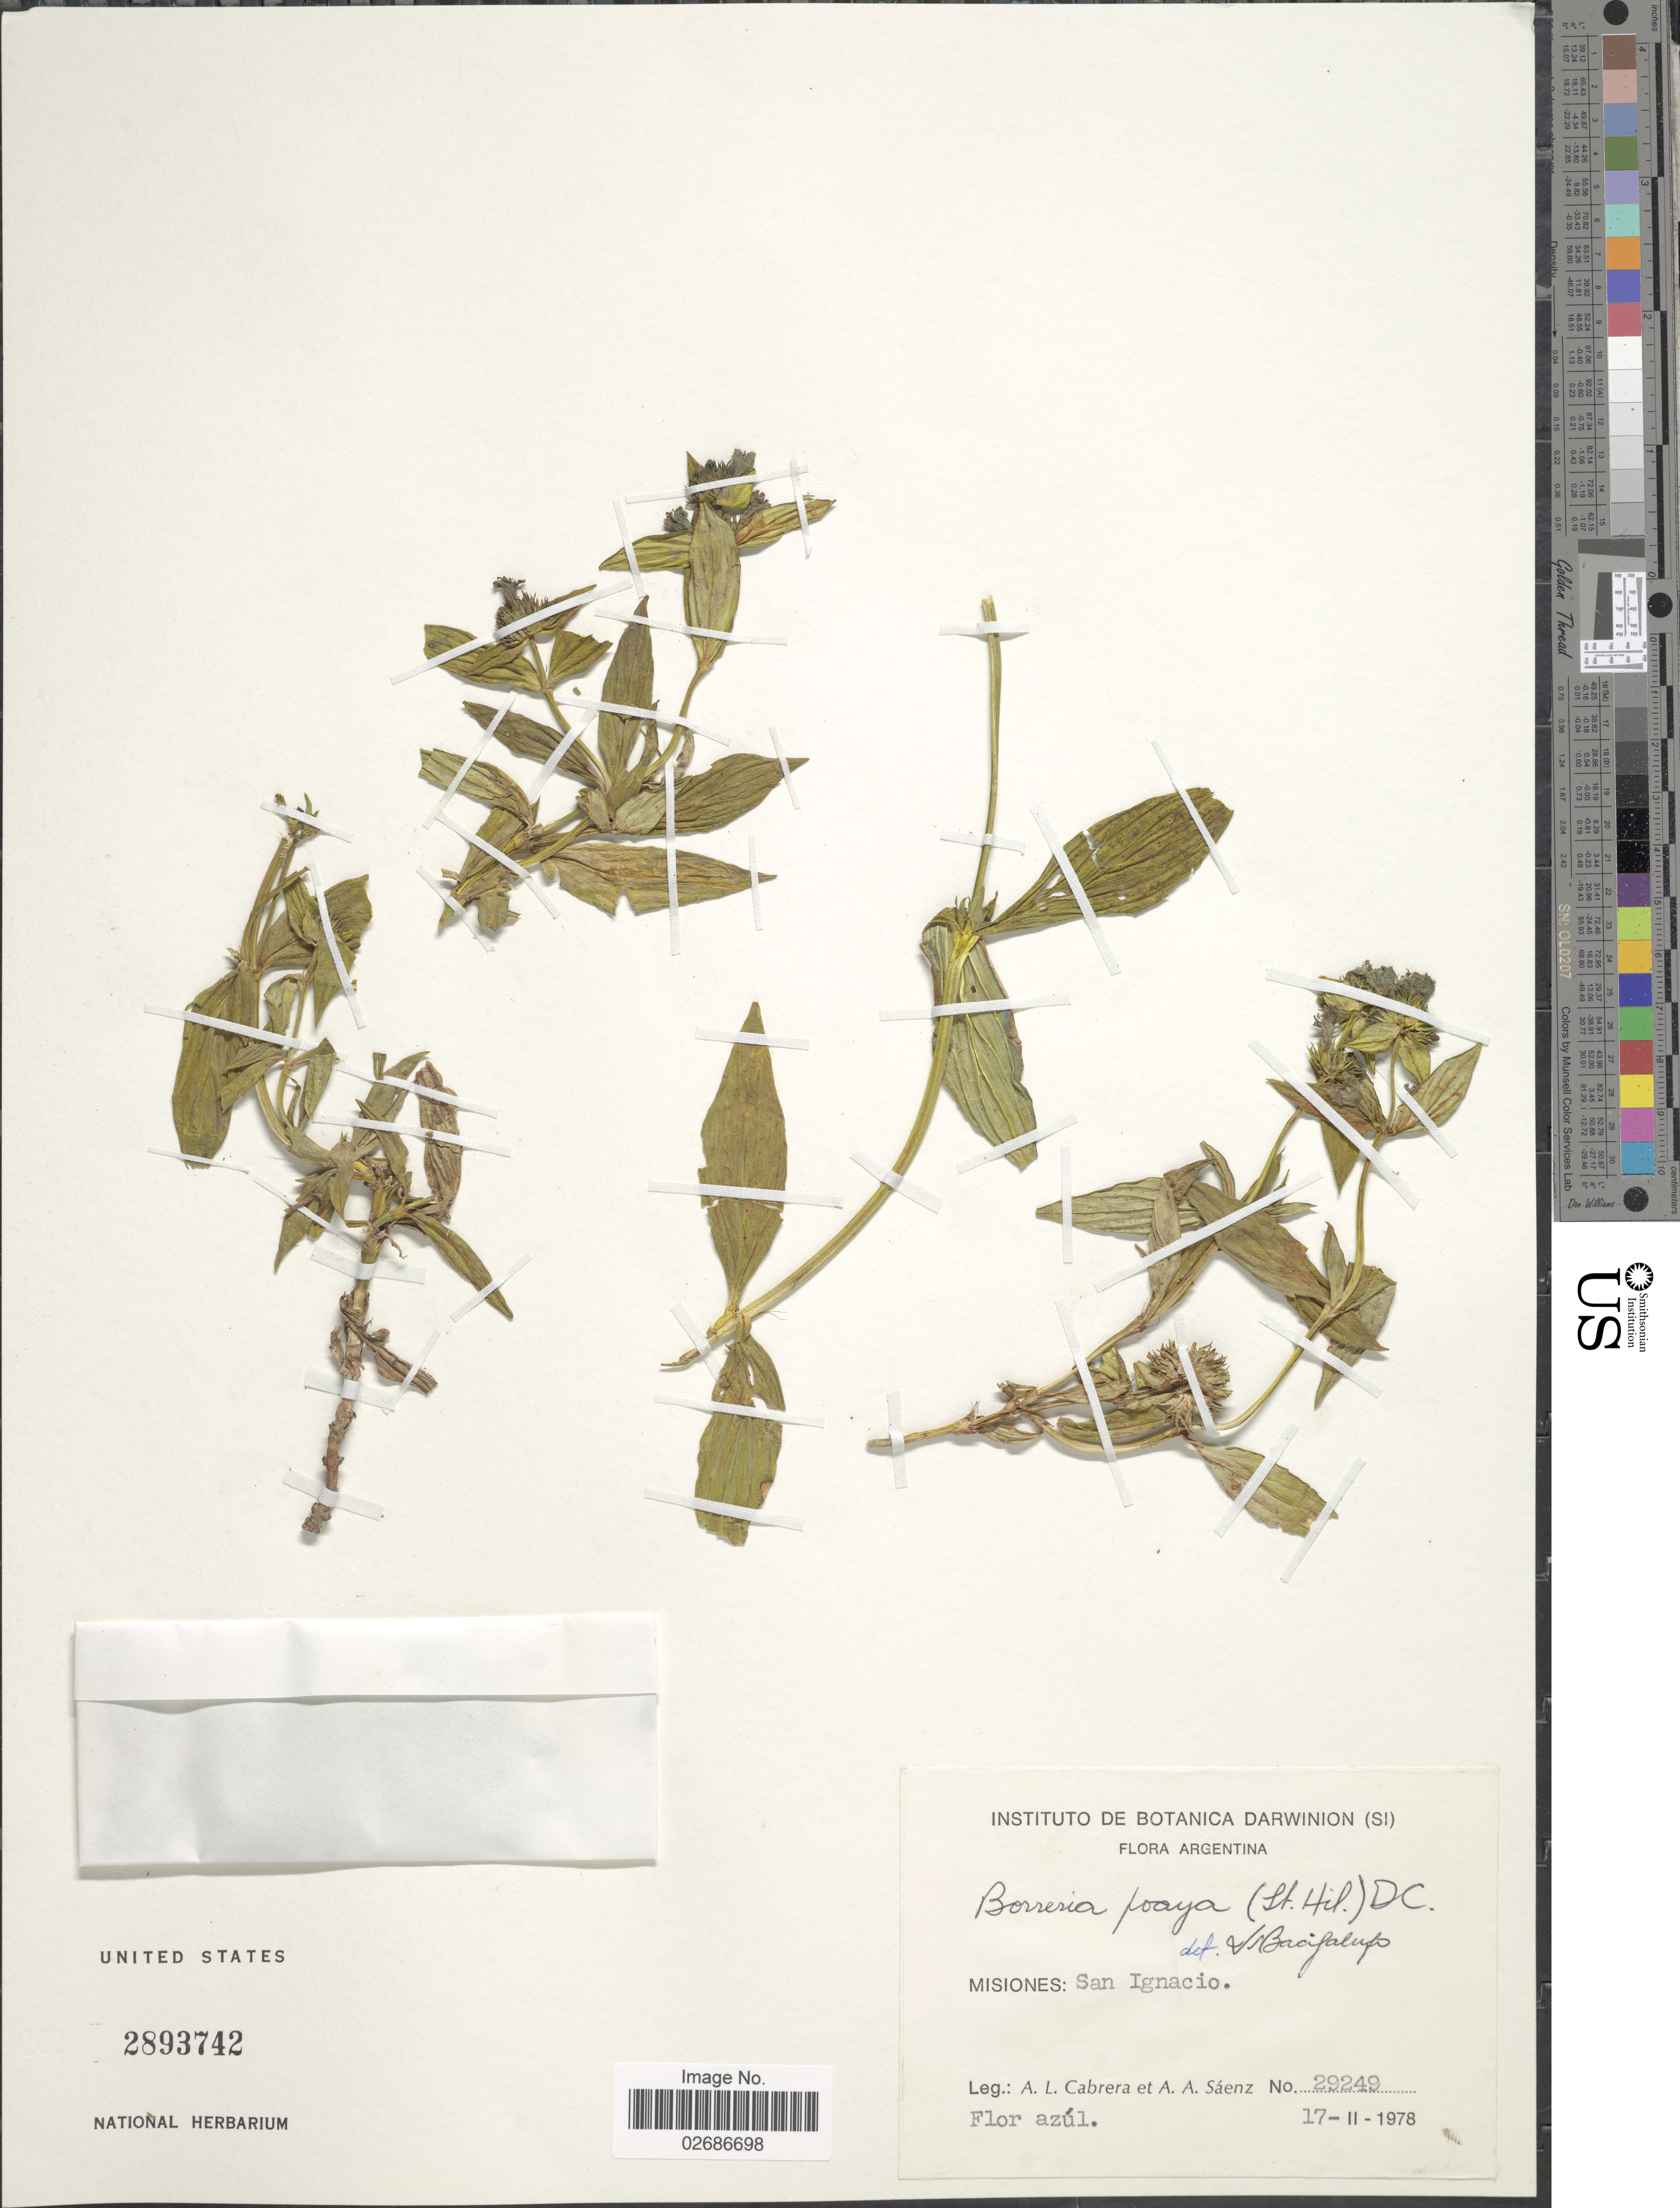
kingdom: Plantae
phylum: Tracheophyta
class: Magnoliopsida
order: Gentianales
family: Rubiaceae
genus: Borreria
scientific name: Borreria poaya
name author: (A. St.-Hil.) DC.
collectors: A. L. Cabrera & A. A. Saenz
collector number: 29249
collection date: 1978-02-17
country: Argentina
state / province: Misiones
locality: San Ignacio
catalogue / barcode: US 2893742